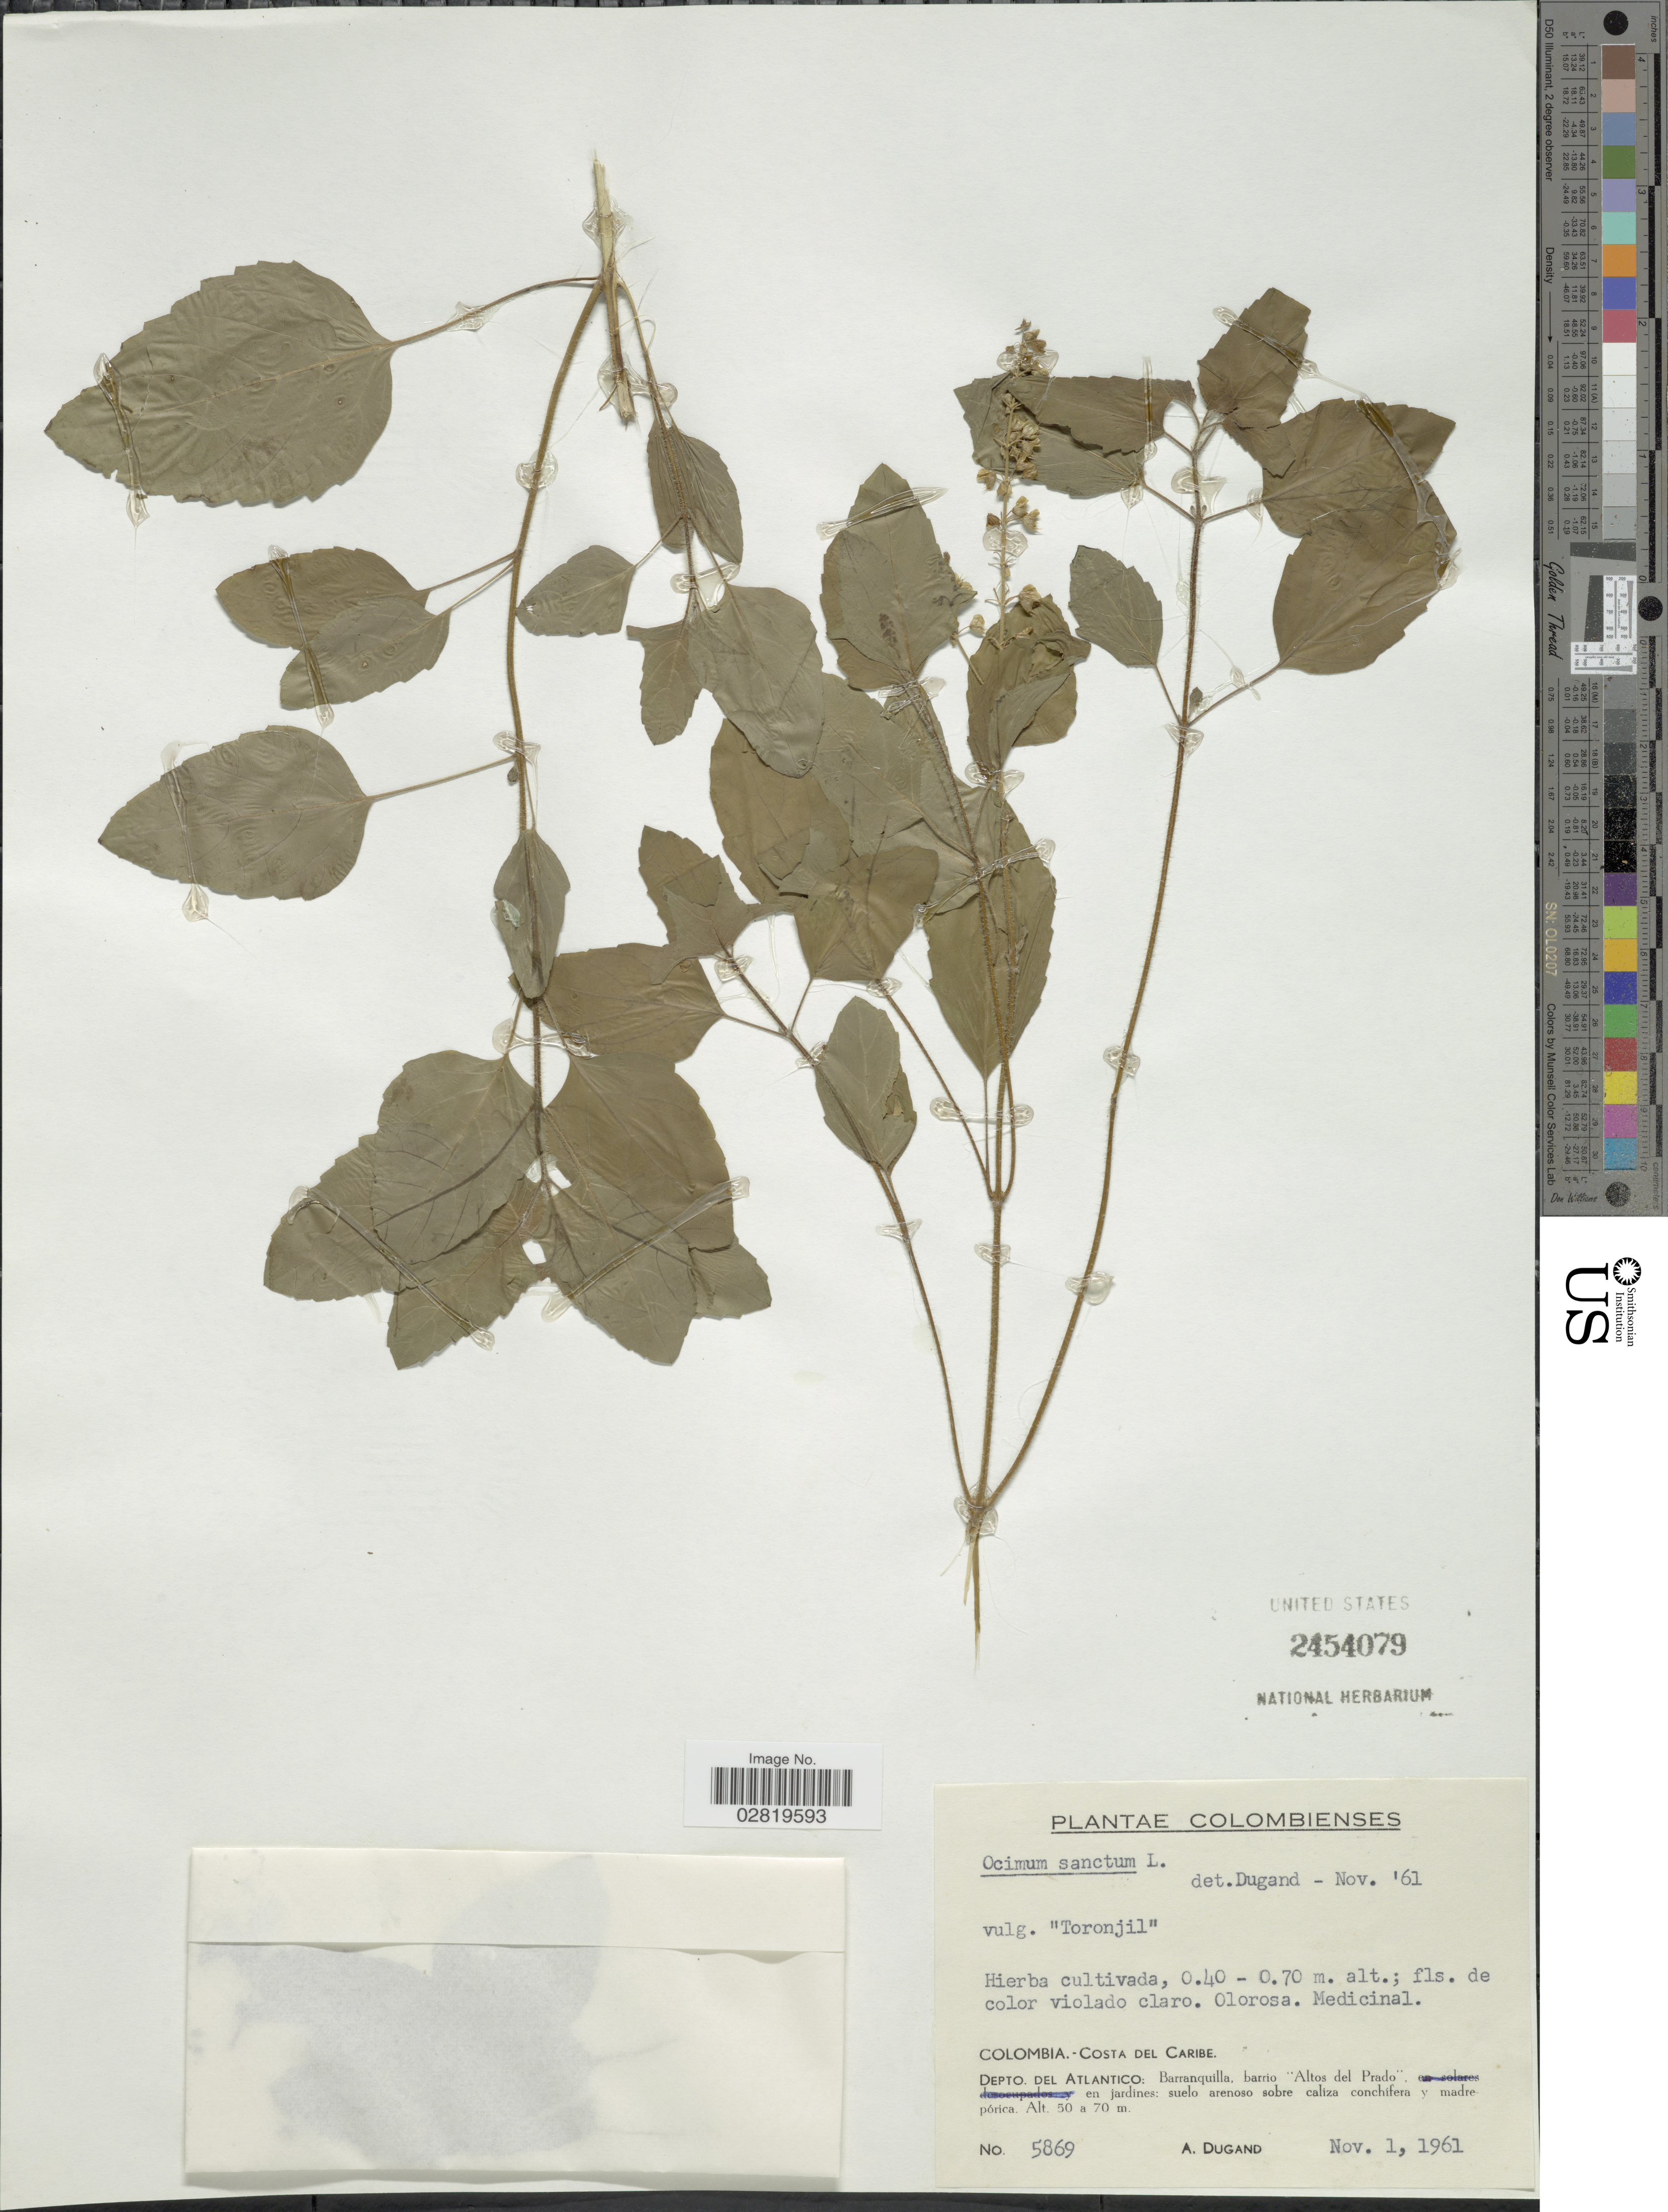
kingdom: Plantae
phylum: Tracheophyta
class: Magnoliopsida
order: Lamiales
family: Lamiaceae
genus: Ocimum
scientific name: Ocimum sanctum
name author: L.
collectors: A. Dugand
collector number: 5869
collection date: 1961-11-01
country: Colombia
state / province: Atlántico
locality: Costa del Caribe, Depto. del Atlantico: Barranquilla, barrio "Altos del Prado" en jardines.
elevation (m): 50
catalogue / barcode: US 2454079